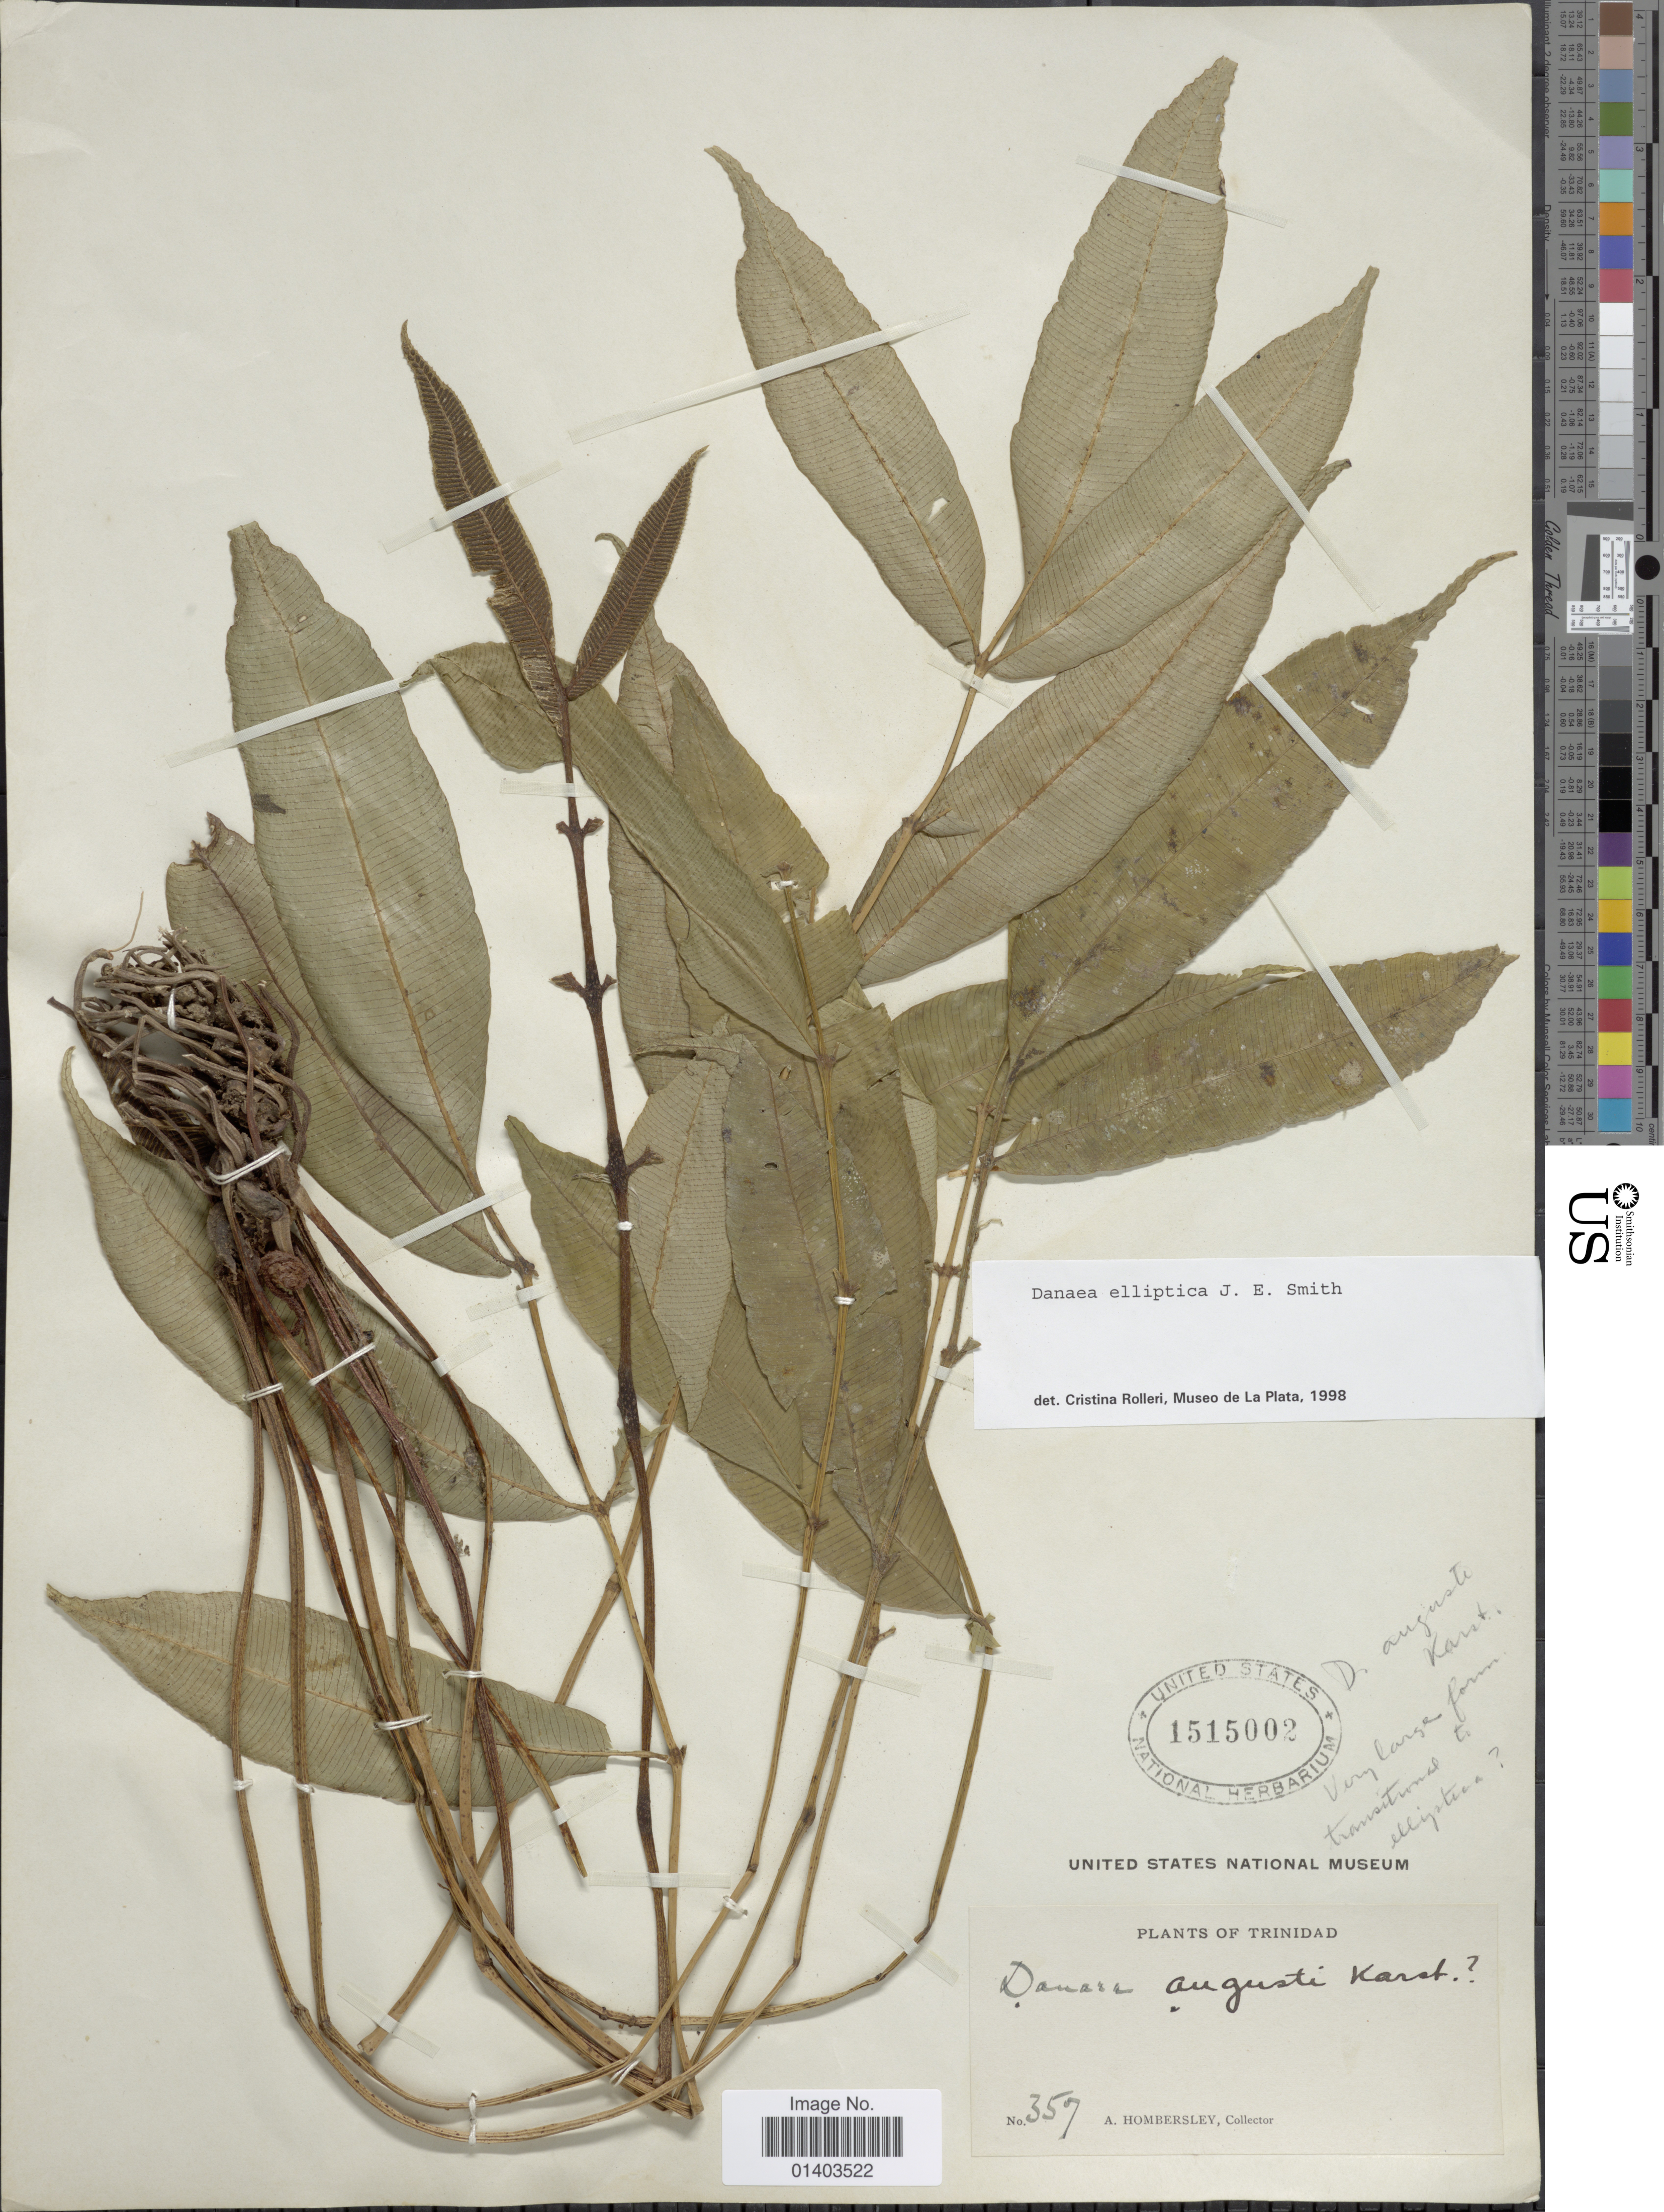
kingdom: Plantae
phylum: Tracheophyta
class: Polypodiopsida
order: Marattiales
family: Marattiaceae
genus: Danaea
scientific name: Danaea elliptica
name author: Sm.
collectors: A. Hombersley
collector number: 357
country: Trinidad and Tobago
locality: Trinidad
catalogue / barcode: US 1515002